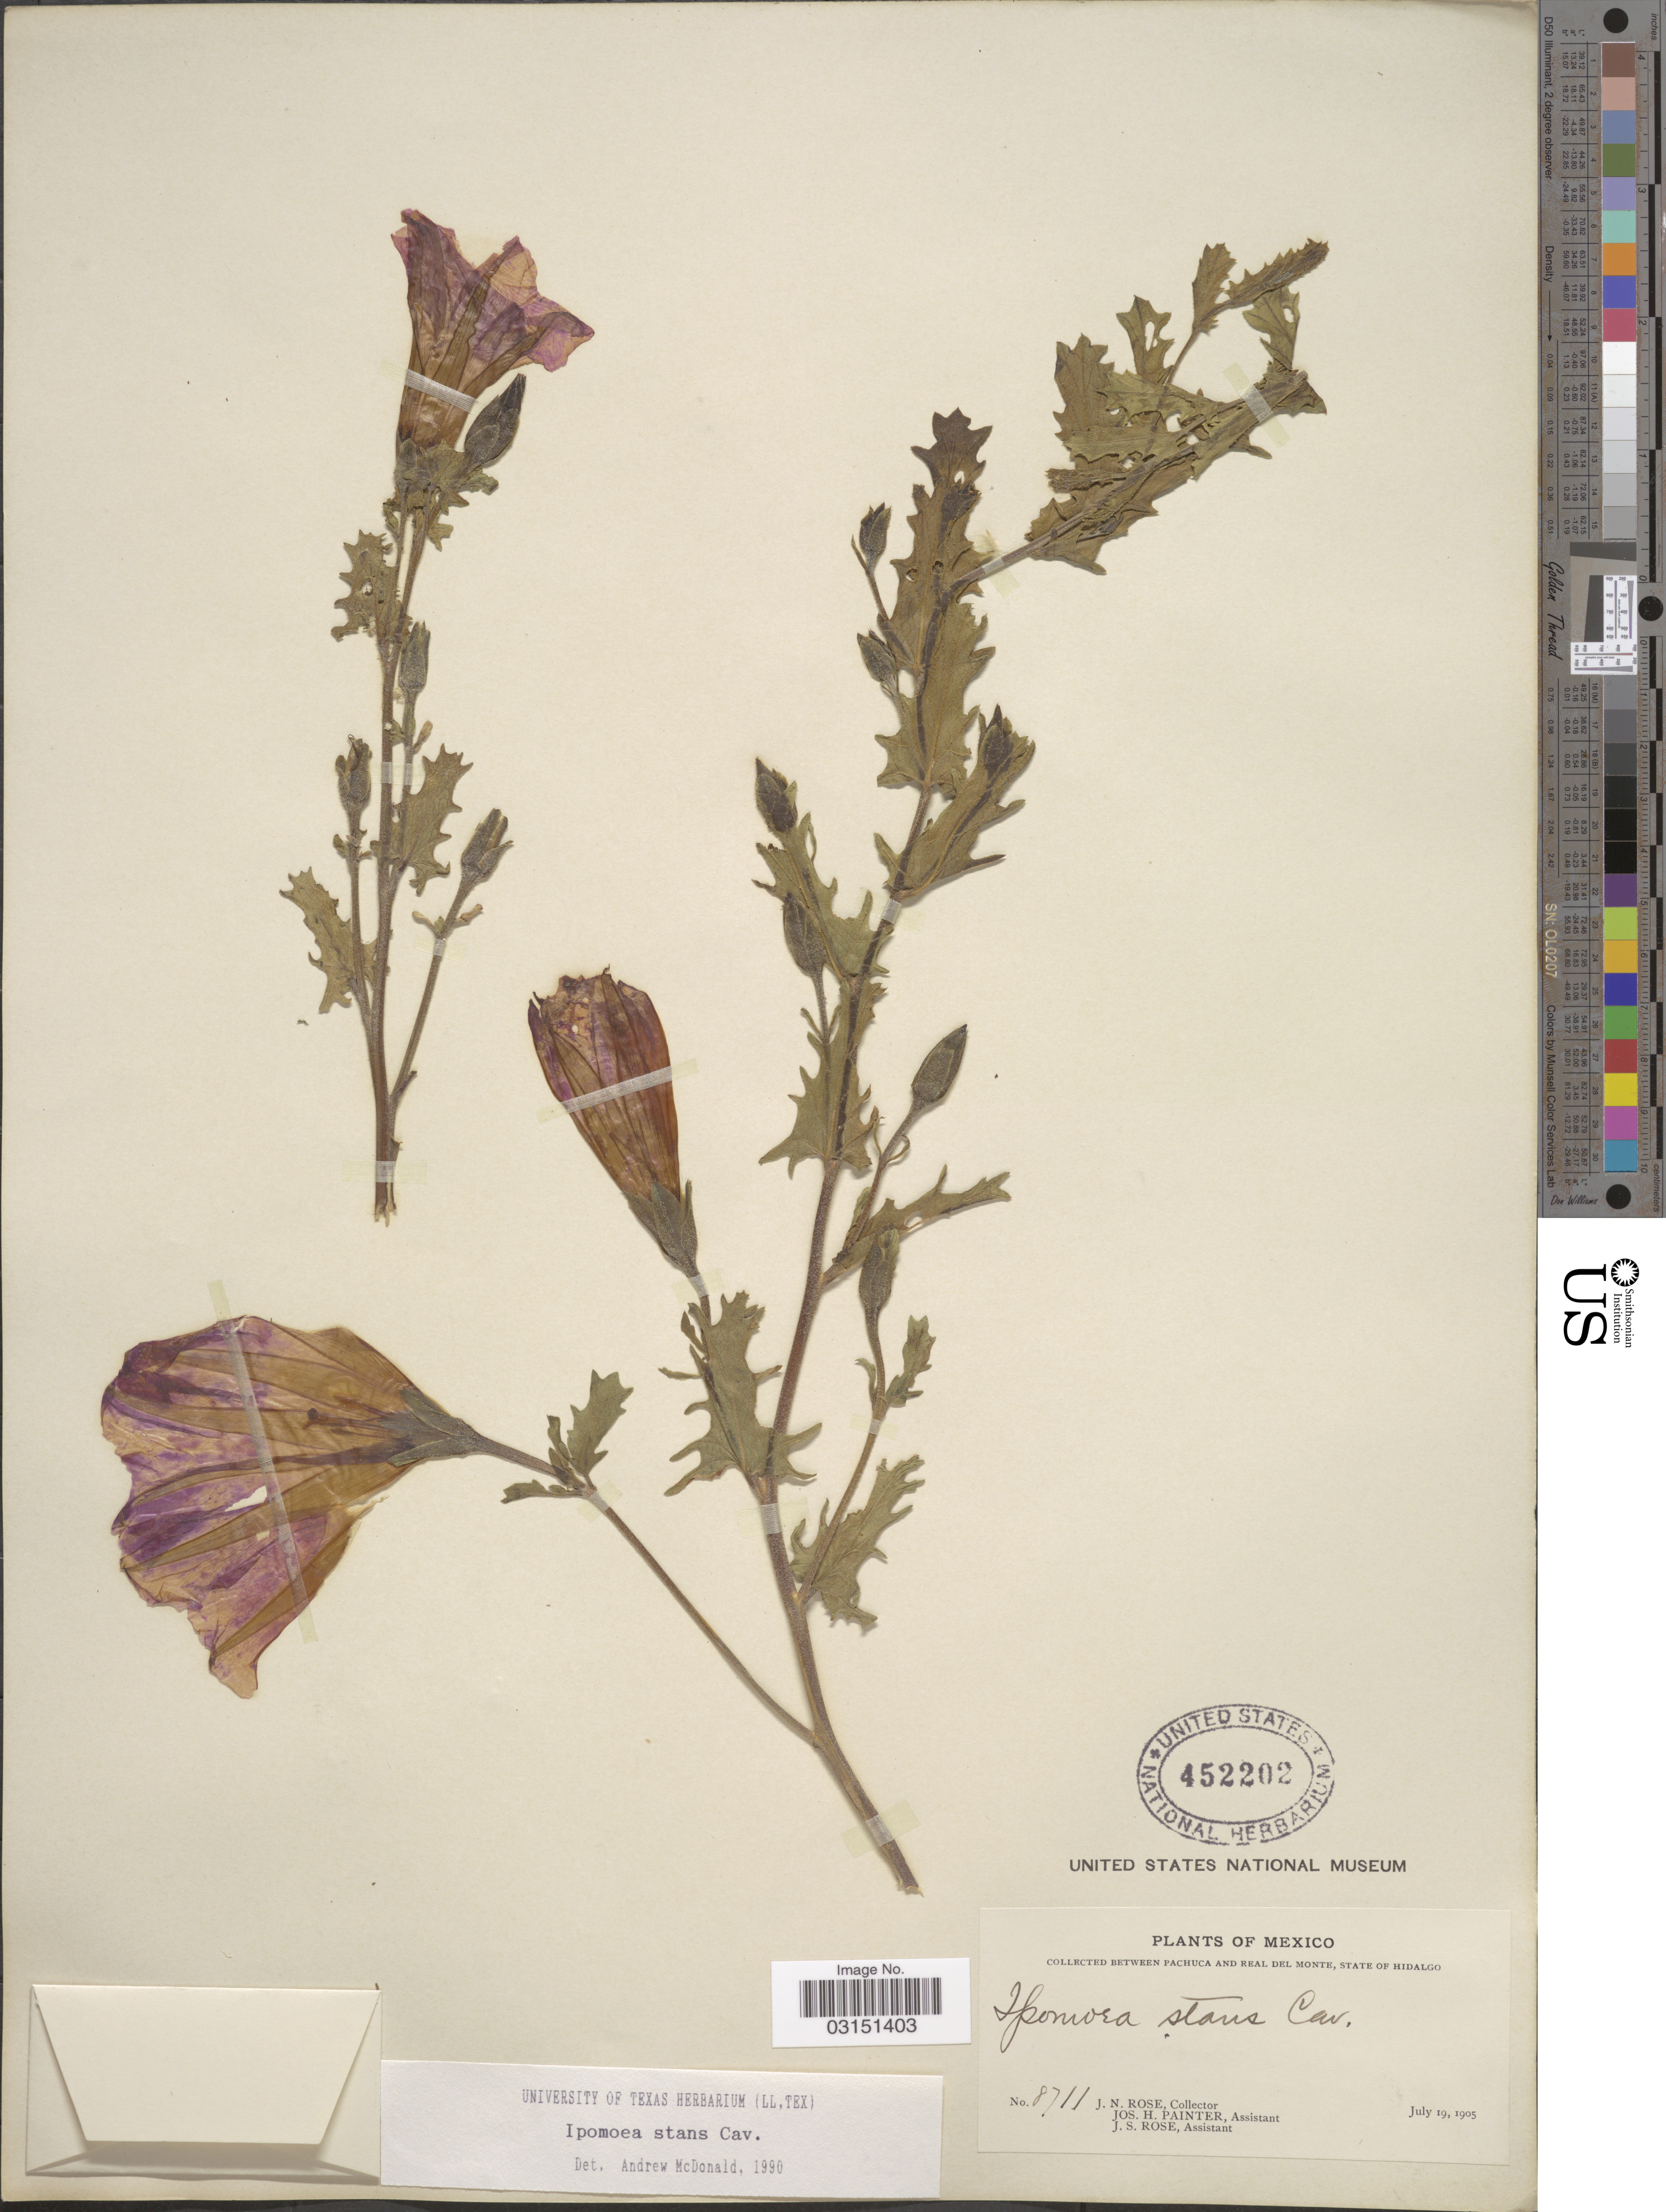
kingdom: Plantae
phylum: Tracheophyta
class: Magnoliopsida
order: Solanales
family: Convolvulaceae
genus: Ipomoea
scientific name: Ipomoea stans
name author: Cav.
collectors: J. N. Rose, J. H. Painter & J. S. Rose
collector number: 8711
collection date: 1905-07-19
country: Mexico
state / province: Hidalgo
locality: Between Pachuca and Real del Monte.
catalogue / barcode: US 452202